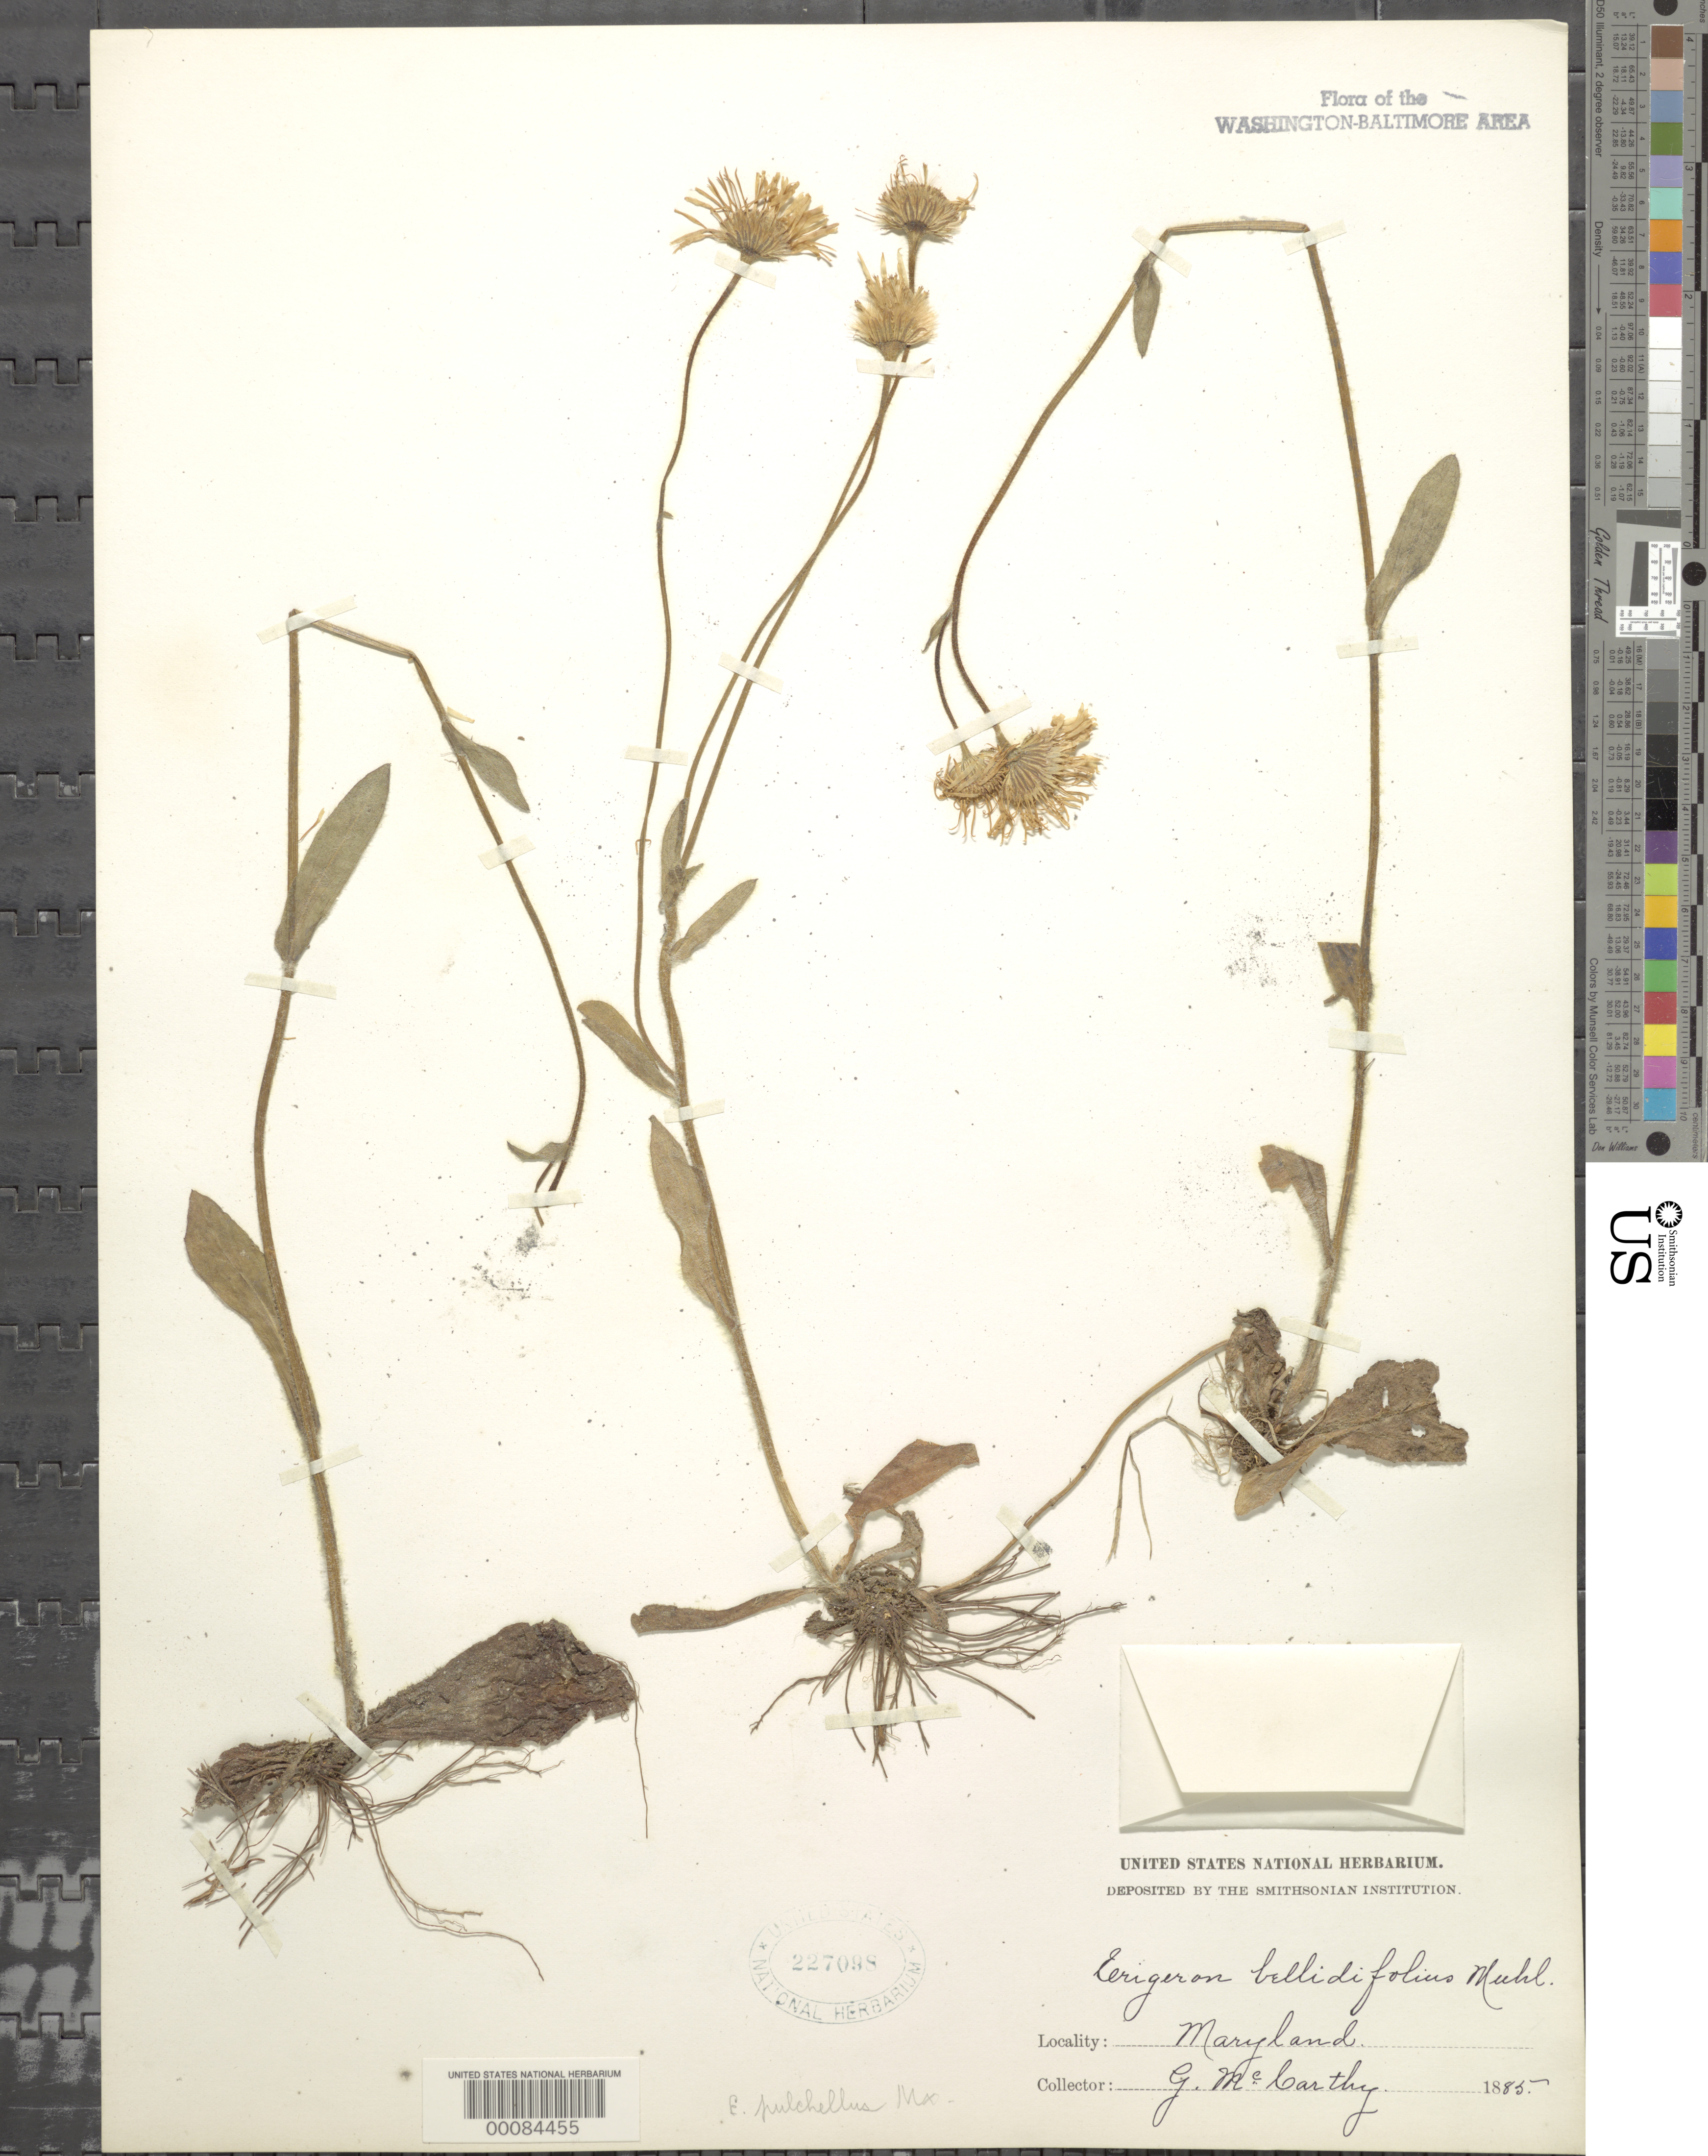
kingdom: Plantae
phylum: Tracheophyta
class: Magnoliopsida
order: Asterales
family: Asteraceae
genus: Erigeron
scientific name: Erigeron pulchellus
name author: Michx.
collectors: G. McCarthy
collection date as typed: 1885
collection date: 1885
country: United States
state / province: Maryland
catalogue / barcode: US 227098